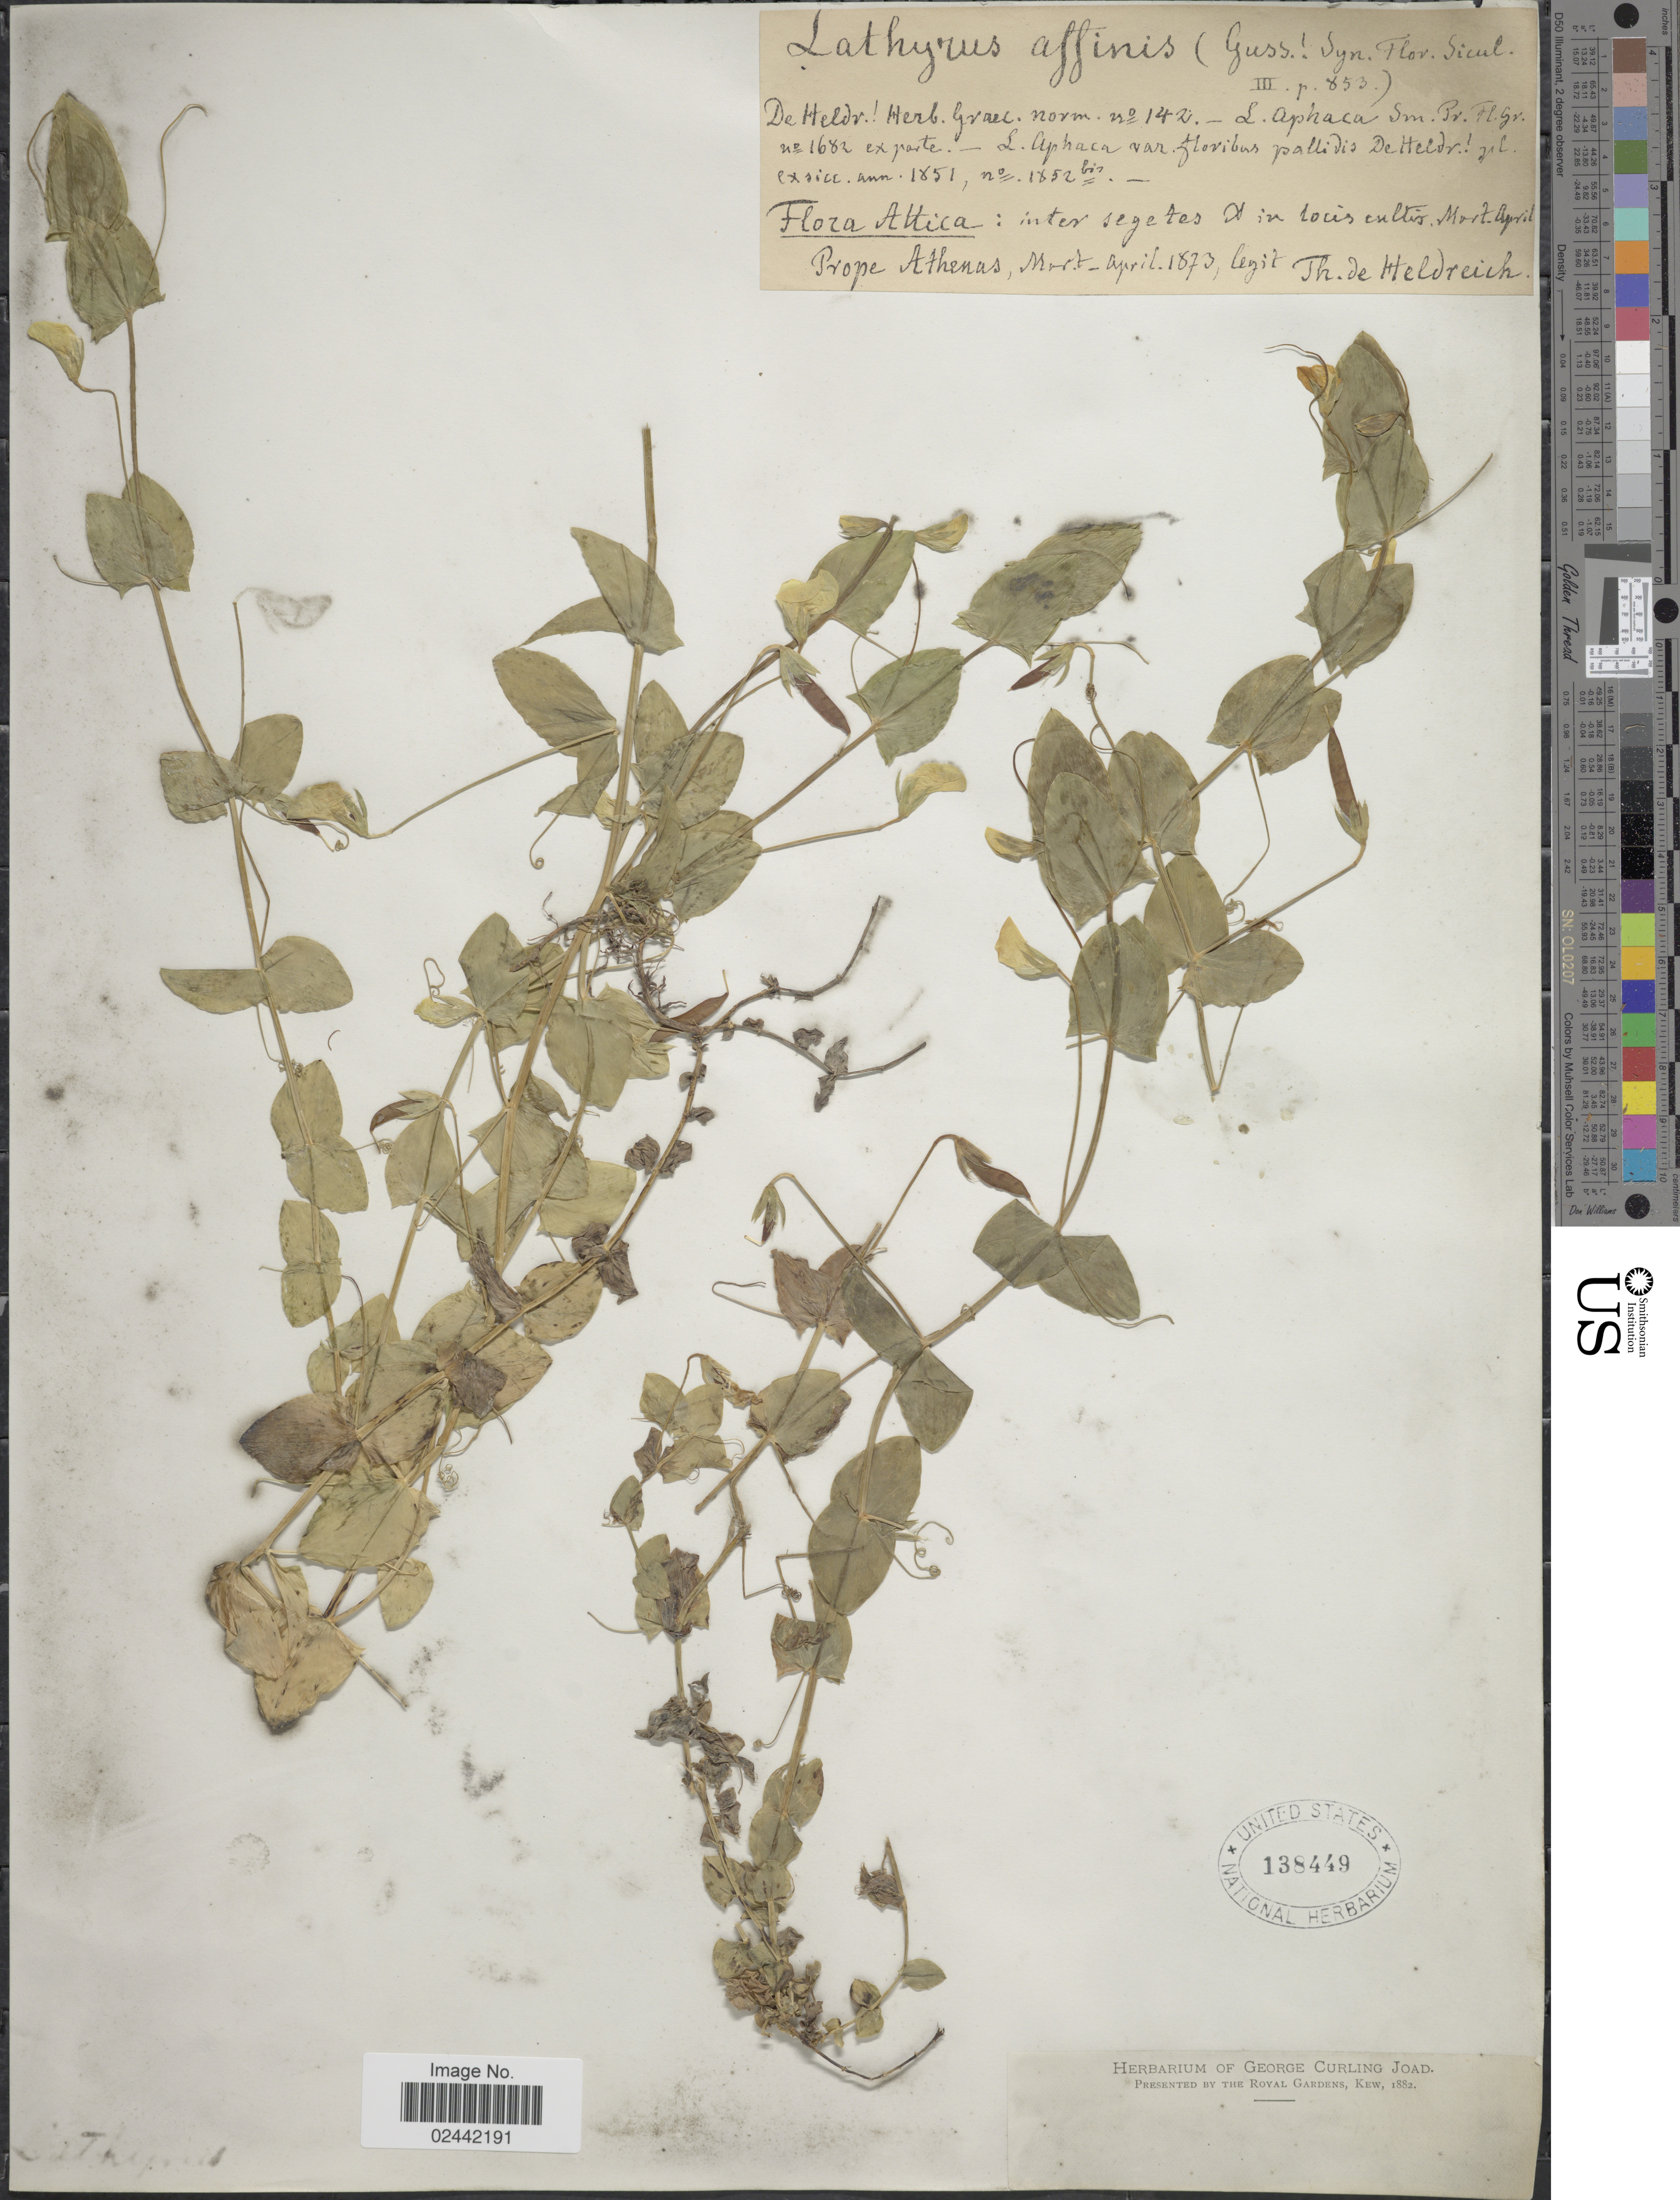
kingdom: Plantae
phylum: Tracheophyta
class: Magnoliopsida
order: Fabales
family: Fabaceae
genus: Lathyrus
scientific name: Lathyrus aphaca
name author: L.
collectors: T. De Heldreich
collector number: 1852bis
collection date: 1873-03/1873-04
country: Greece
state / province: Attica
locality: Attica: inter segetes [illegible text] in locis cultis. Prope Athenas.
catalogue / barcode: US 138449